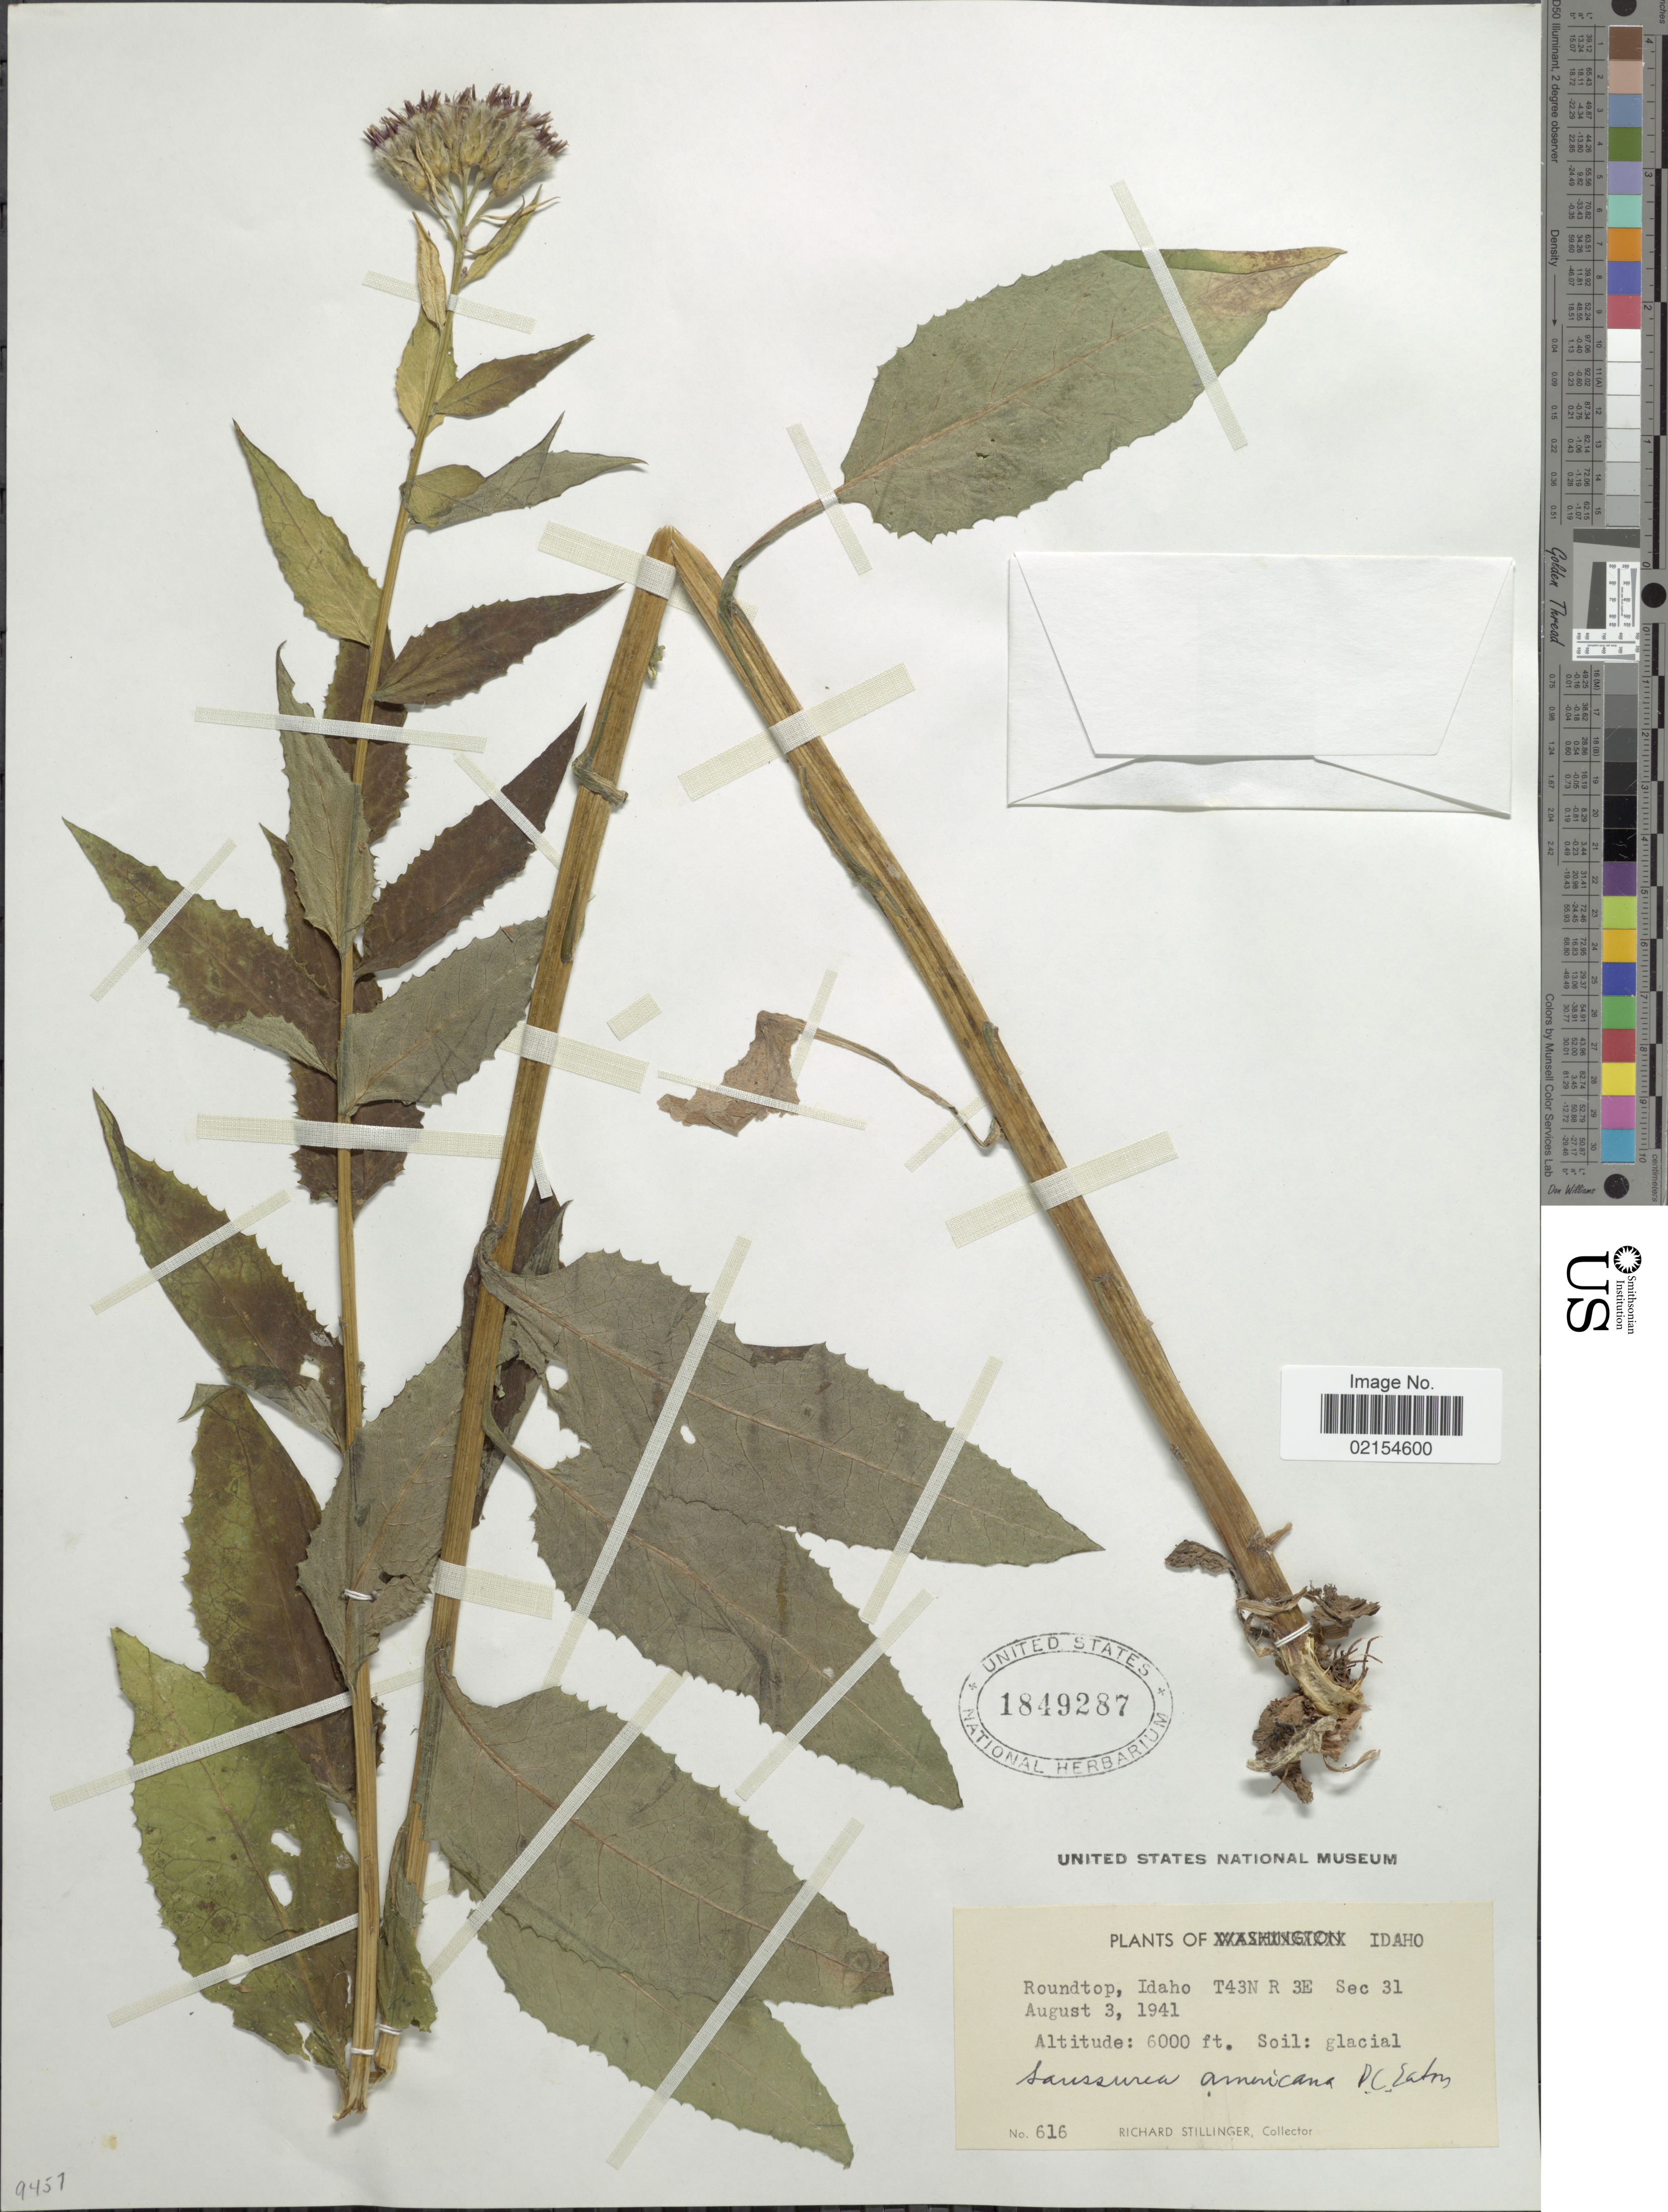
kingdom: Plantae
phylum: Tracheophyta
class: Magnoliopsida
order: Asterales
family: Asteraceae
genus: Saussurea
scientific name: Saussurea americana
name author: D.C. Eaton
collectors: R. Stillinger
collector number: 616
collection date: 1941-08-03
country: United States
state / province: Idaho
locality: Roundtop, Idaho T43N R 3E Sec 31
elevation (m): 1829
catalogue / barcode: US 1849287